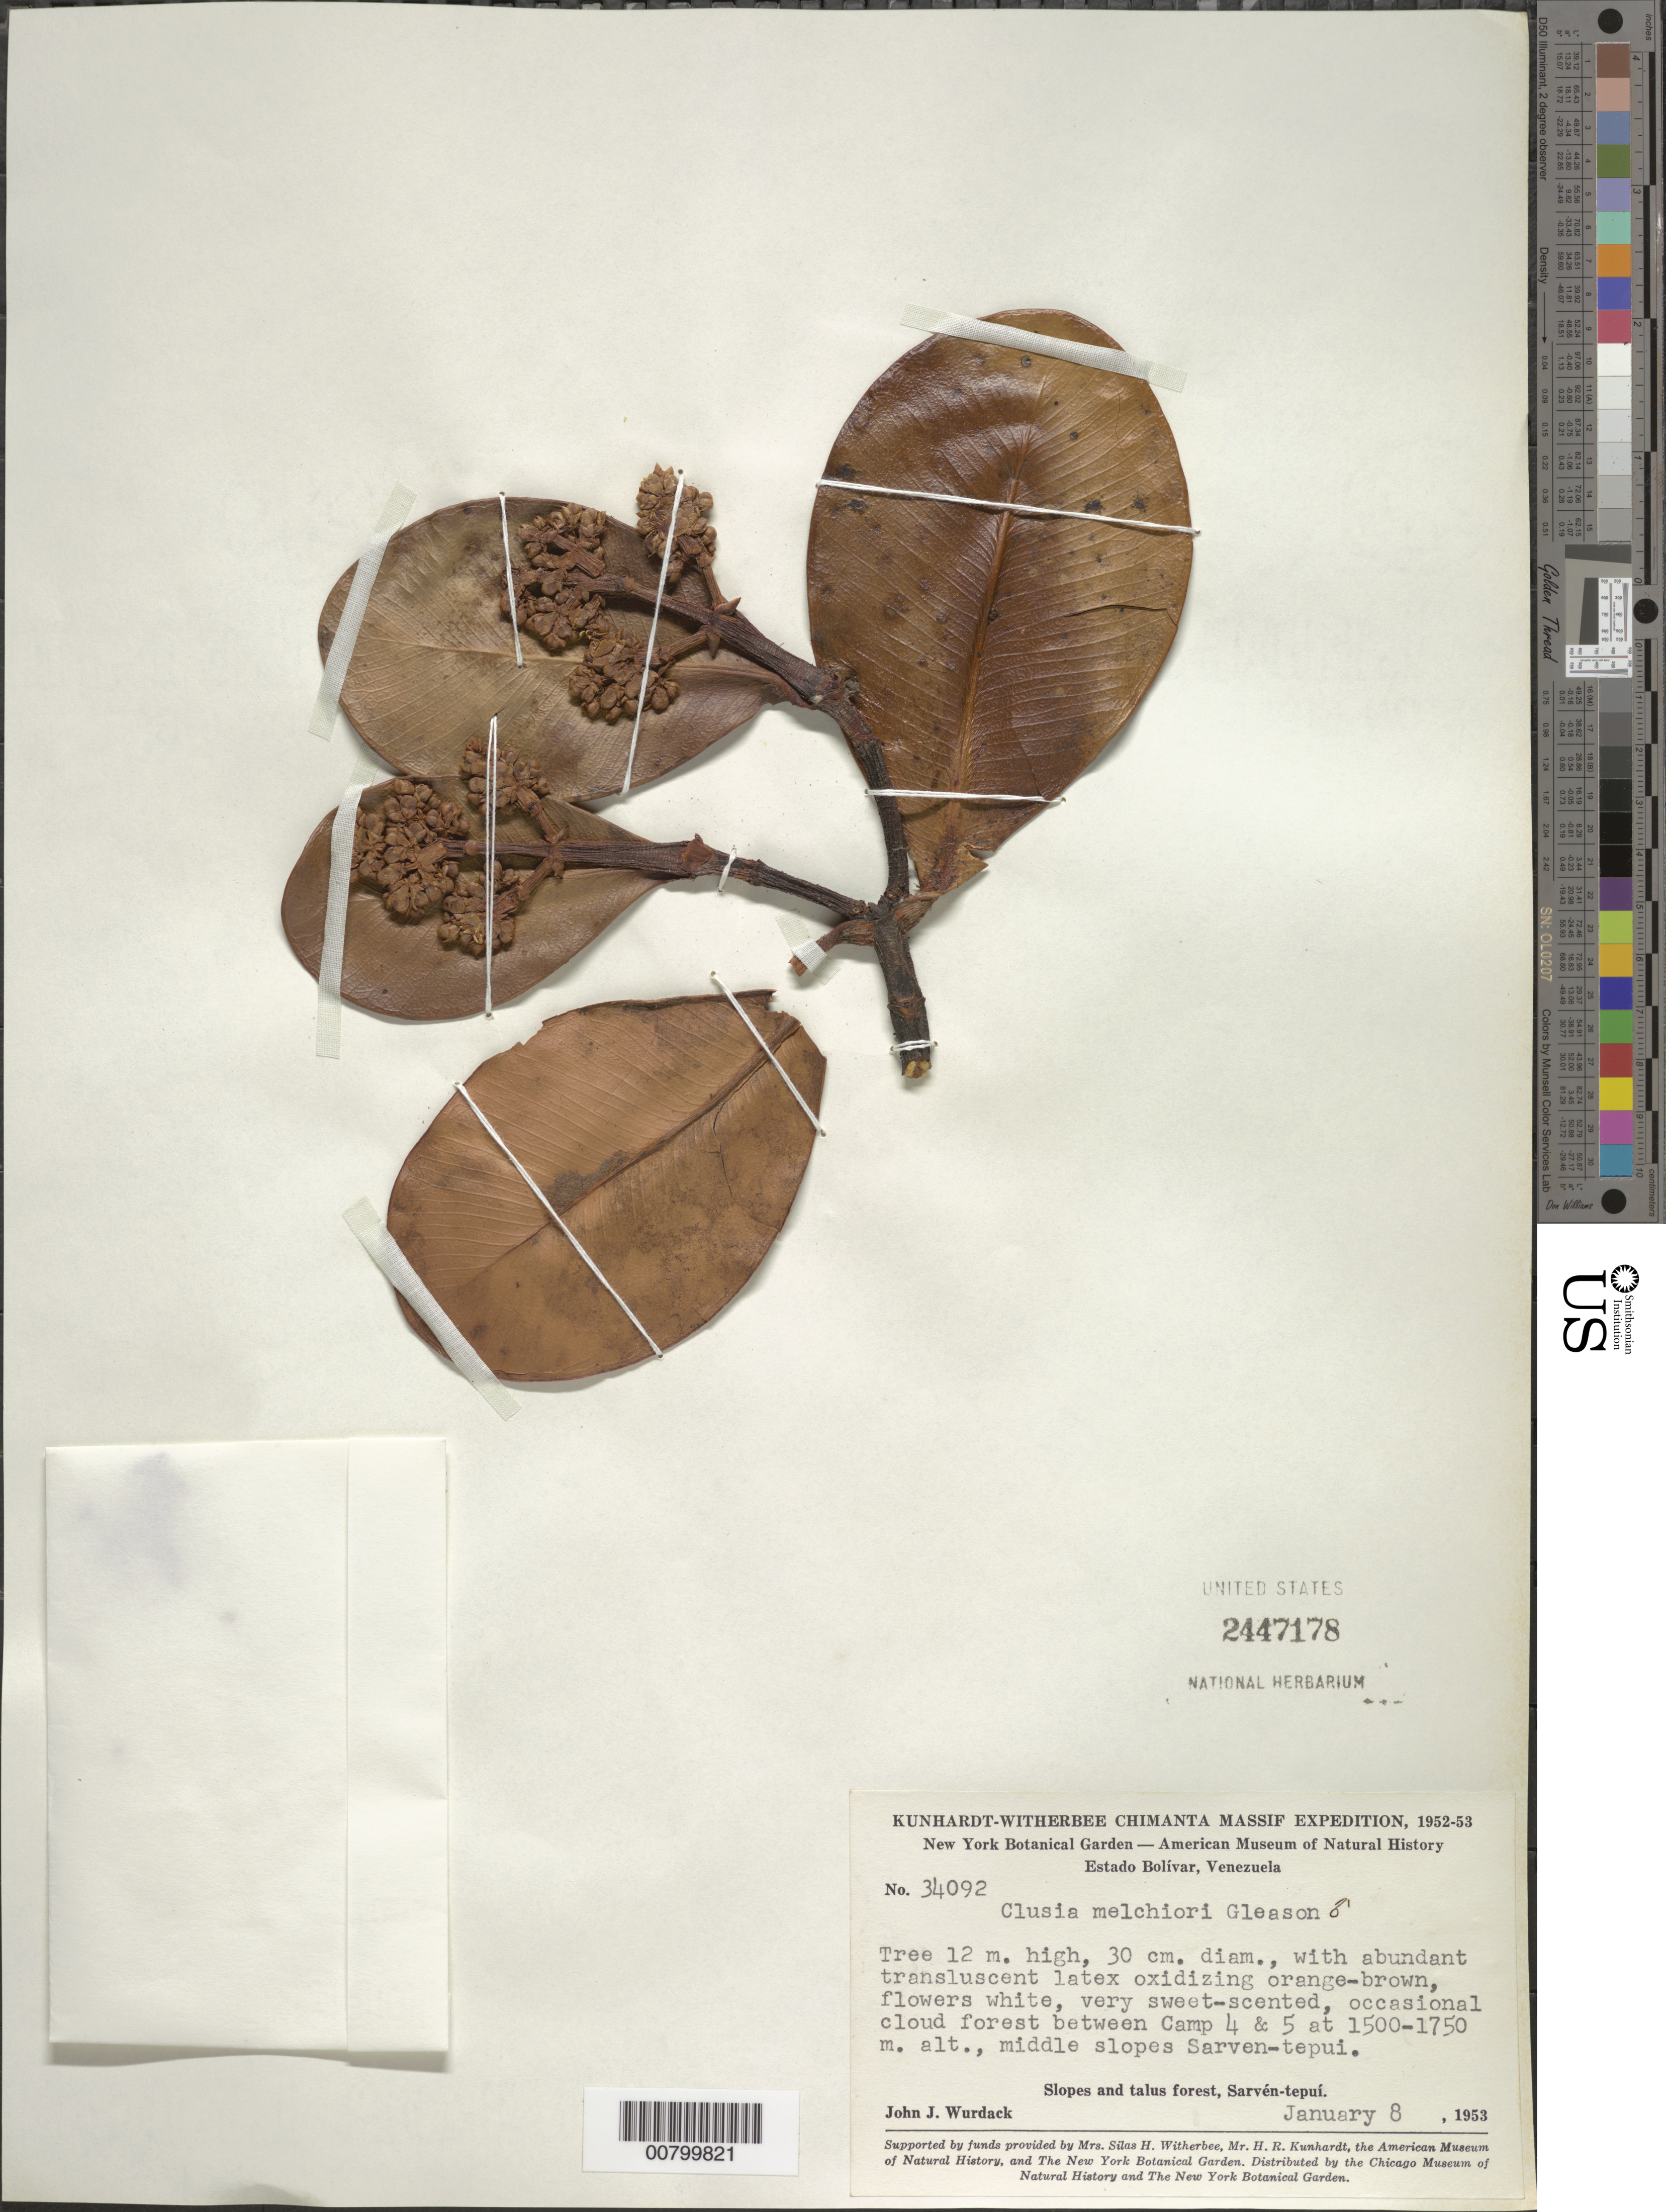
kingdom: Plantae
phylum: Tracheophyta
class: Magnoliopsida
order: Malpighiales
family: Clusiaceae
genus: Clusia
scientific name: Clusia melchiori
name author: Gleason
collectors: J. J. Wurdack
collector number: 34092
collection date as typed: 8-Jan-53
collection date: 1953-01-08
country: Venezuela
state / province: Bolívar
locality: Sarvén-tepuí, between Camps 4 & 5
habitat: Slopes and talus forest, cloud forest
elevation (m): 1500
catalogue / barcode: US 2447178